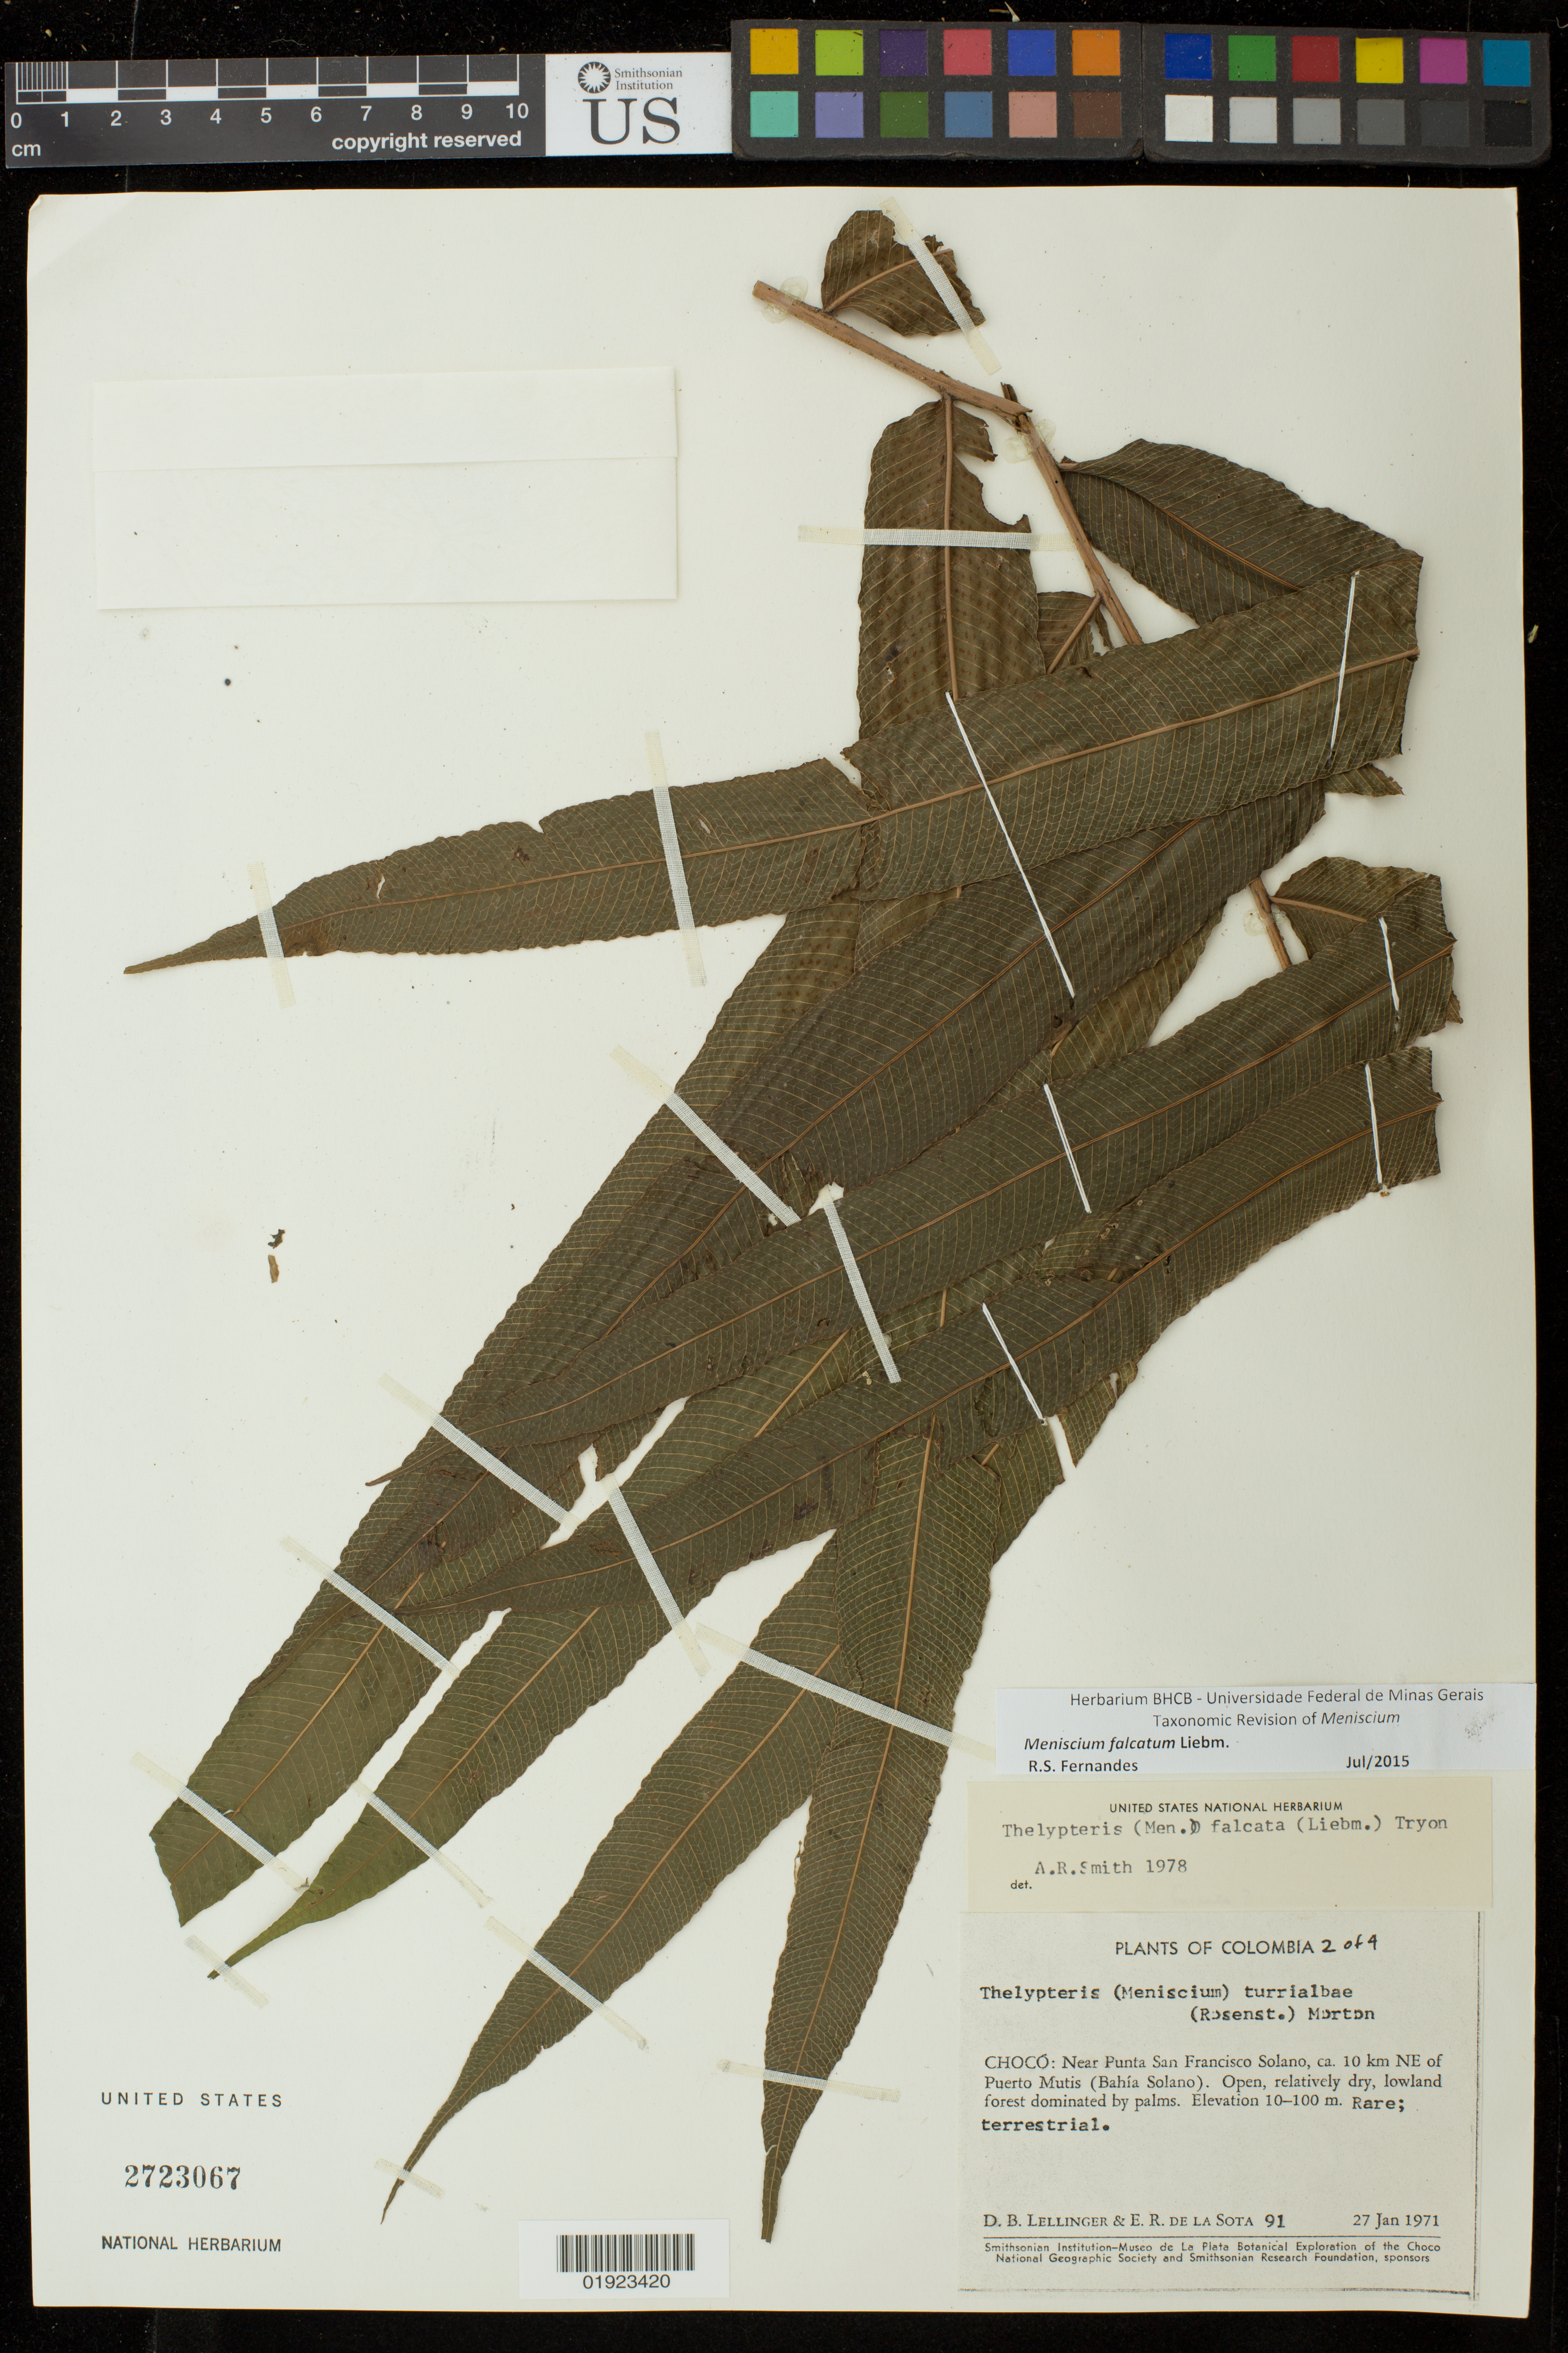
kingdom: Plantae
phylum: Tracheophyta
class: Polypodiopsida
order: Polypodiales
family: Thelypteridaceae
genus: Meniscium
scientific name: Meniscium falcatum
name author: Liebm.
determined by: Fernandes, R. S.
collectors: D. B. Lellinger & E. R. de la Sota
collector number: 91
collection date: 1971-01-27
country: Colombia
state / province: Choco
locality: Near Punta San Francisco Solano, ca. 10 km NE of Puerto Mutis (Bahia Solano).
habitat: Open, relatively dry, lowland forest dominated by palms.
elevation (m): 10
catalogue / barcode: US 2723067